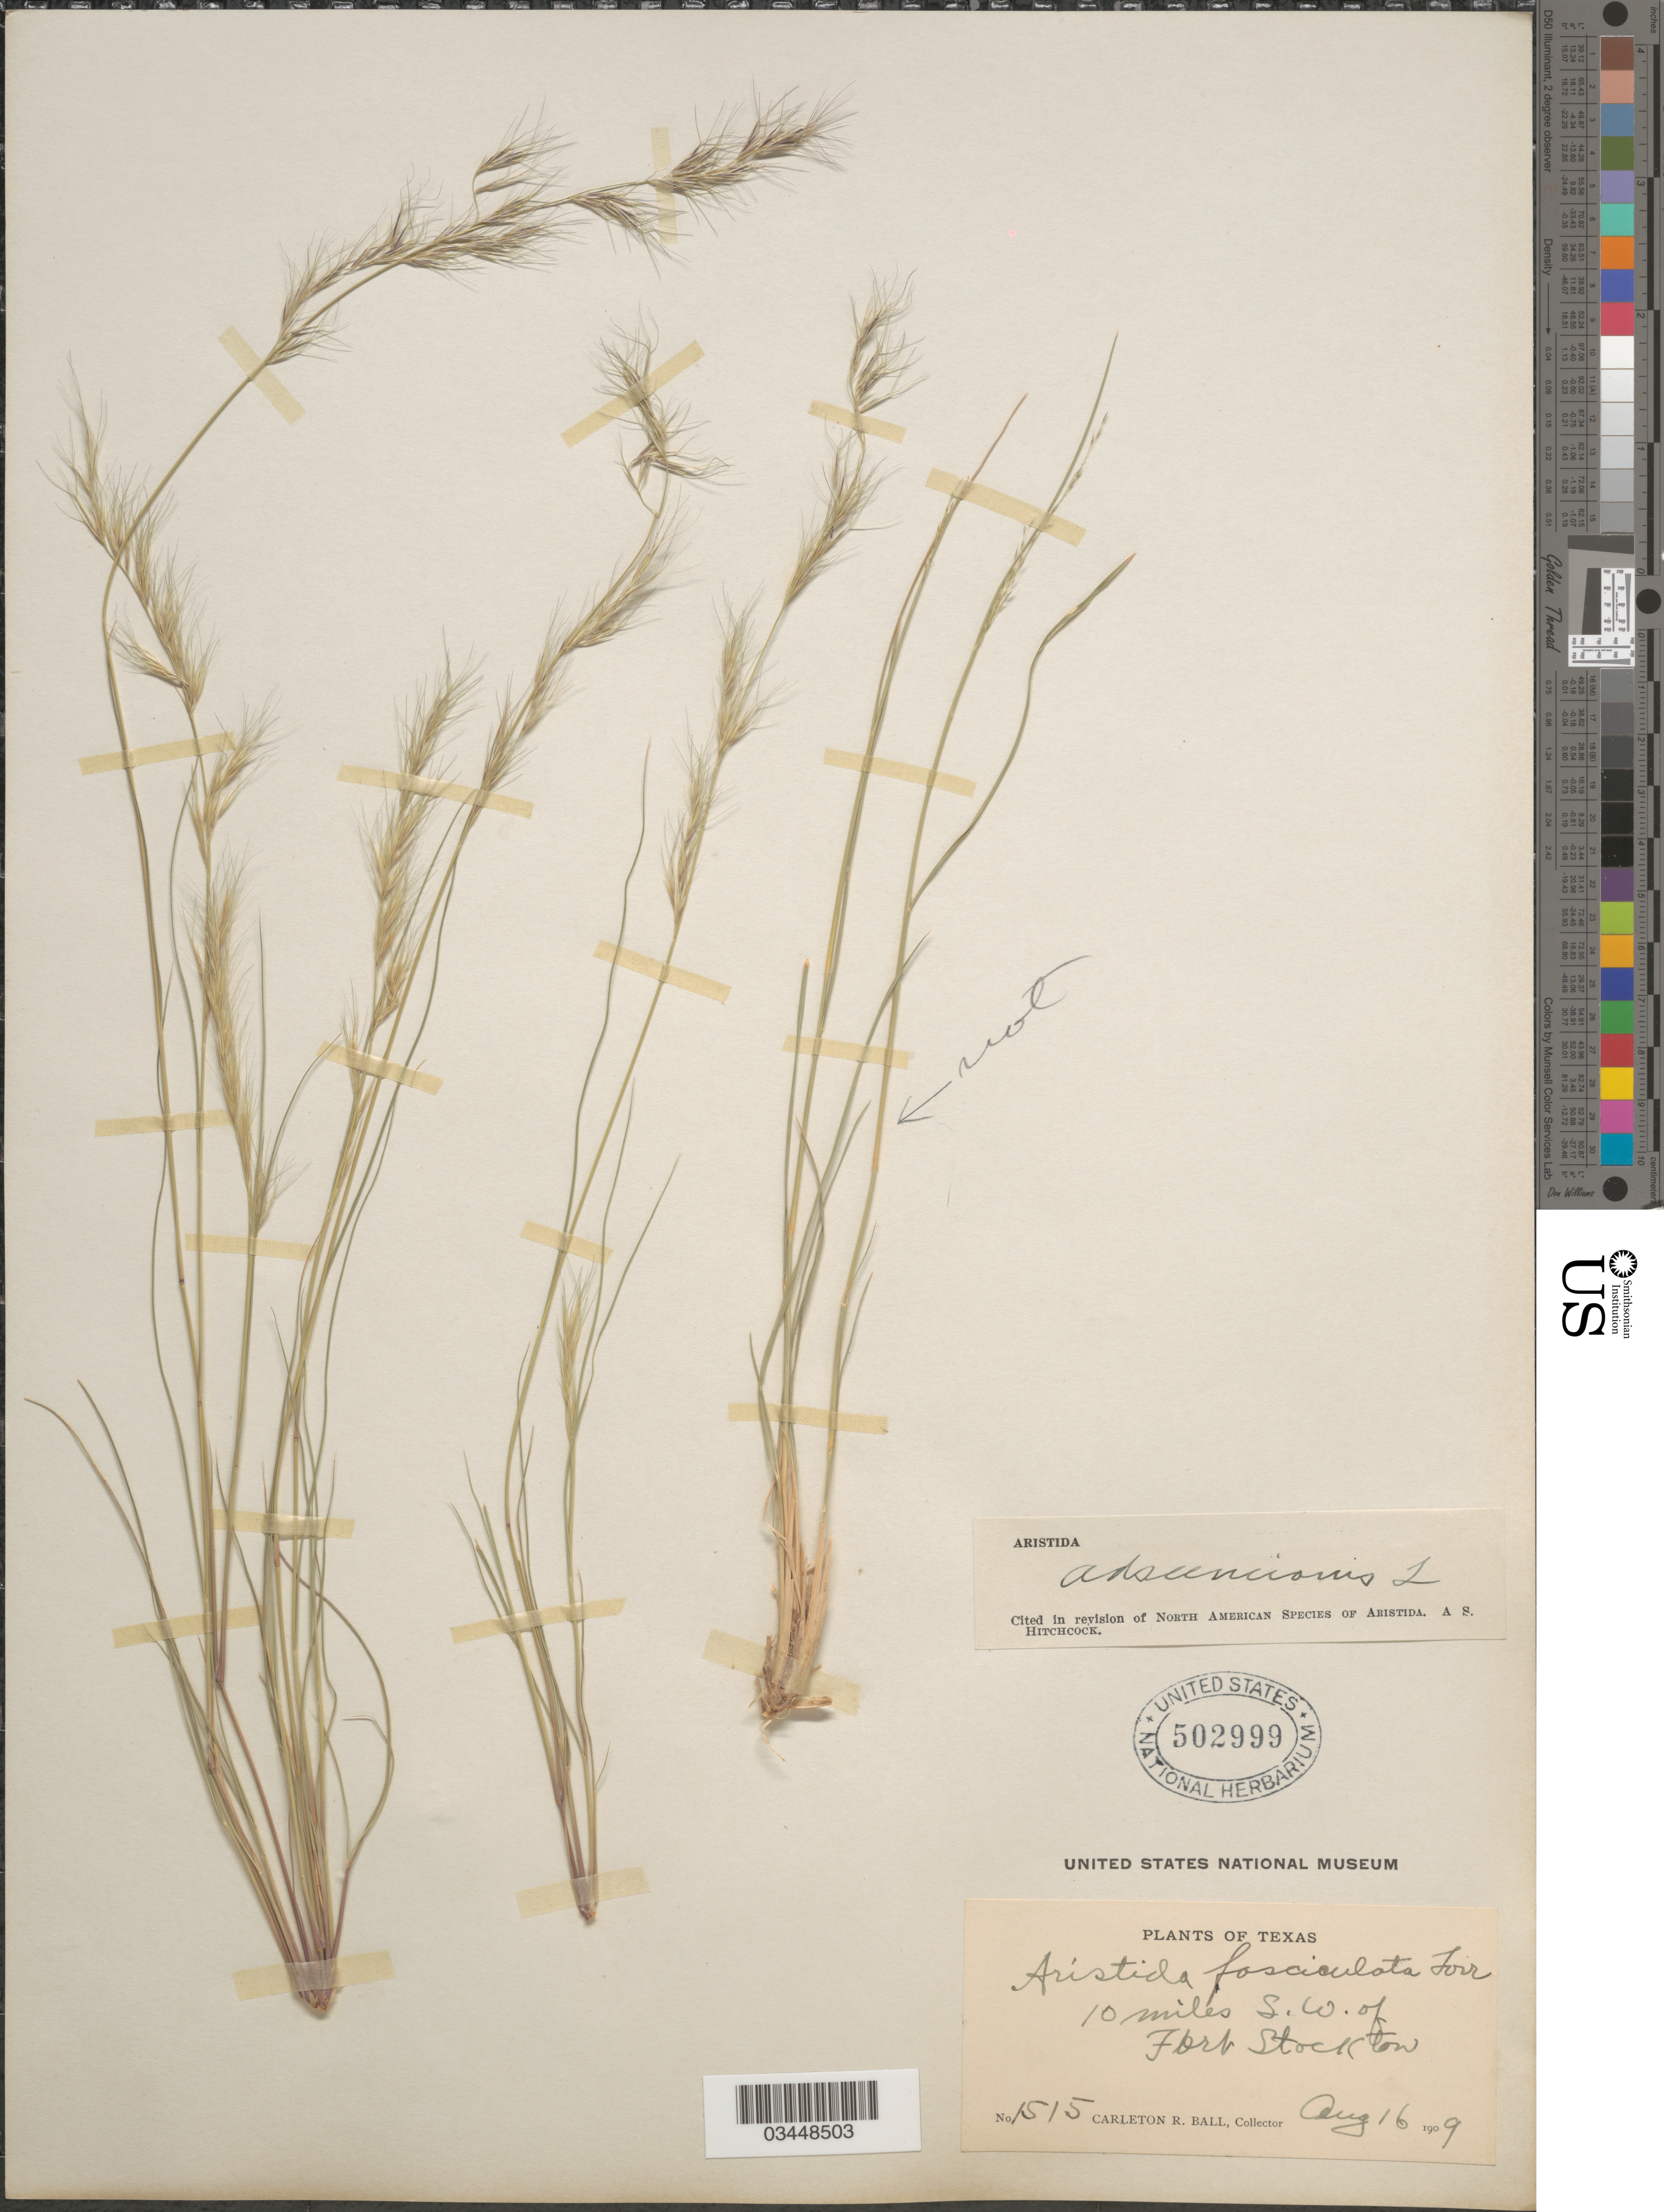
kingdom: Plantae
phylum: Tracheophyta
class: Liliopsida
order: Poales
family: Poaceae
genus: Aristida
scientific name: Aristida adscensionis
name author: L.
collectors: C. R. Ball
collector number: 1515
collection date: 1909-08-16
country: United States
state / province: Texas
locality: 10 miles S.W. of Fort Stockton.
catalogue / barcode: US 502999